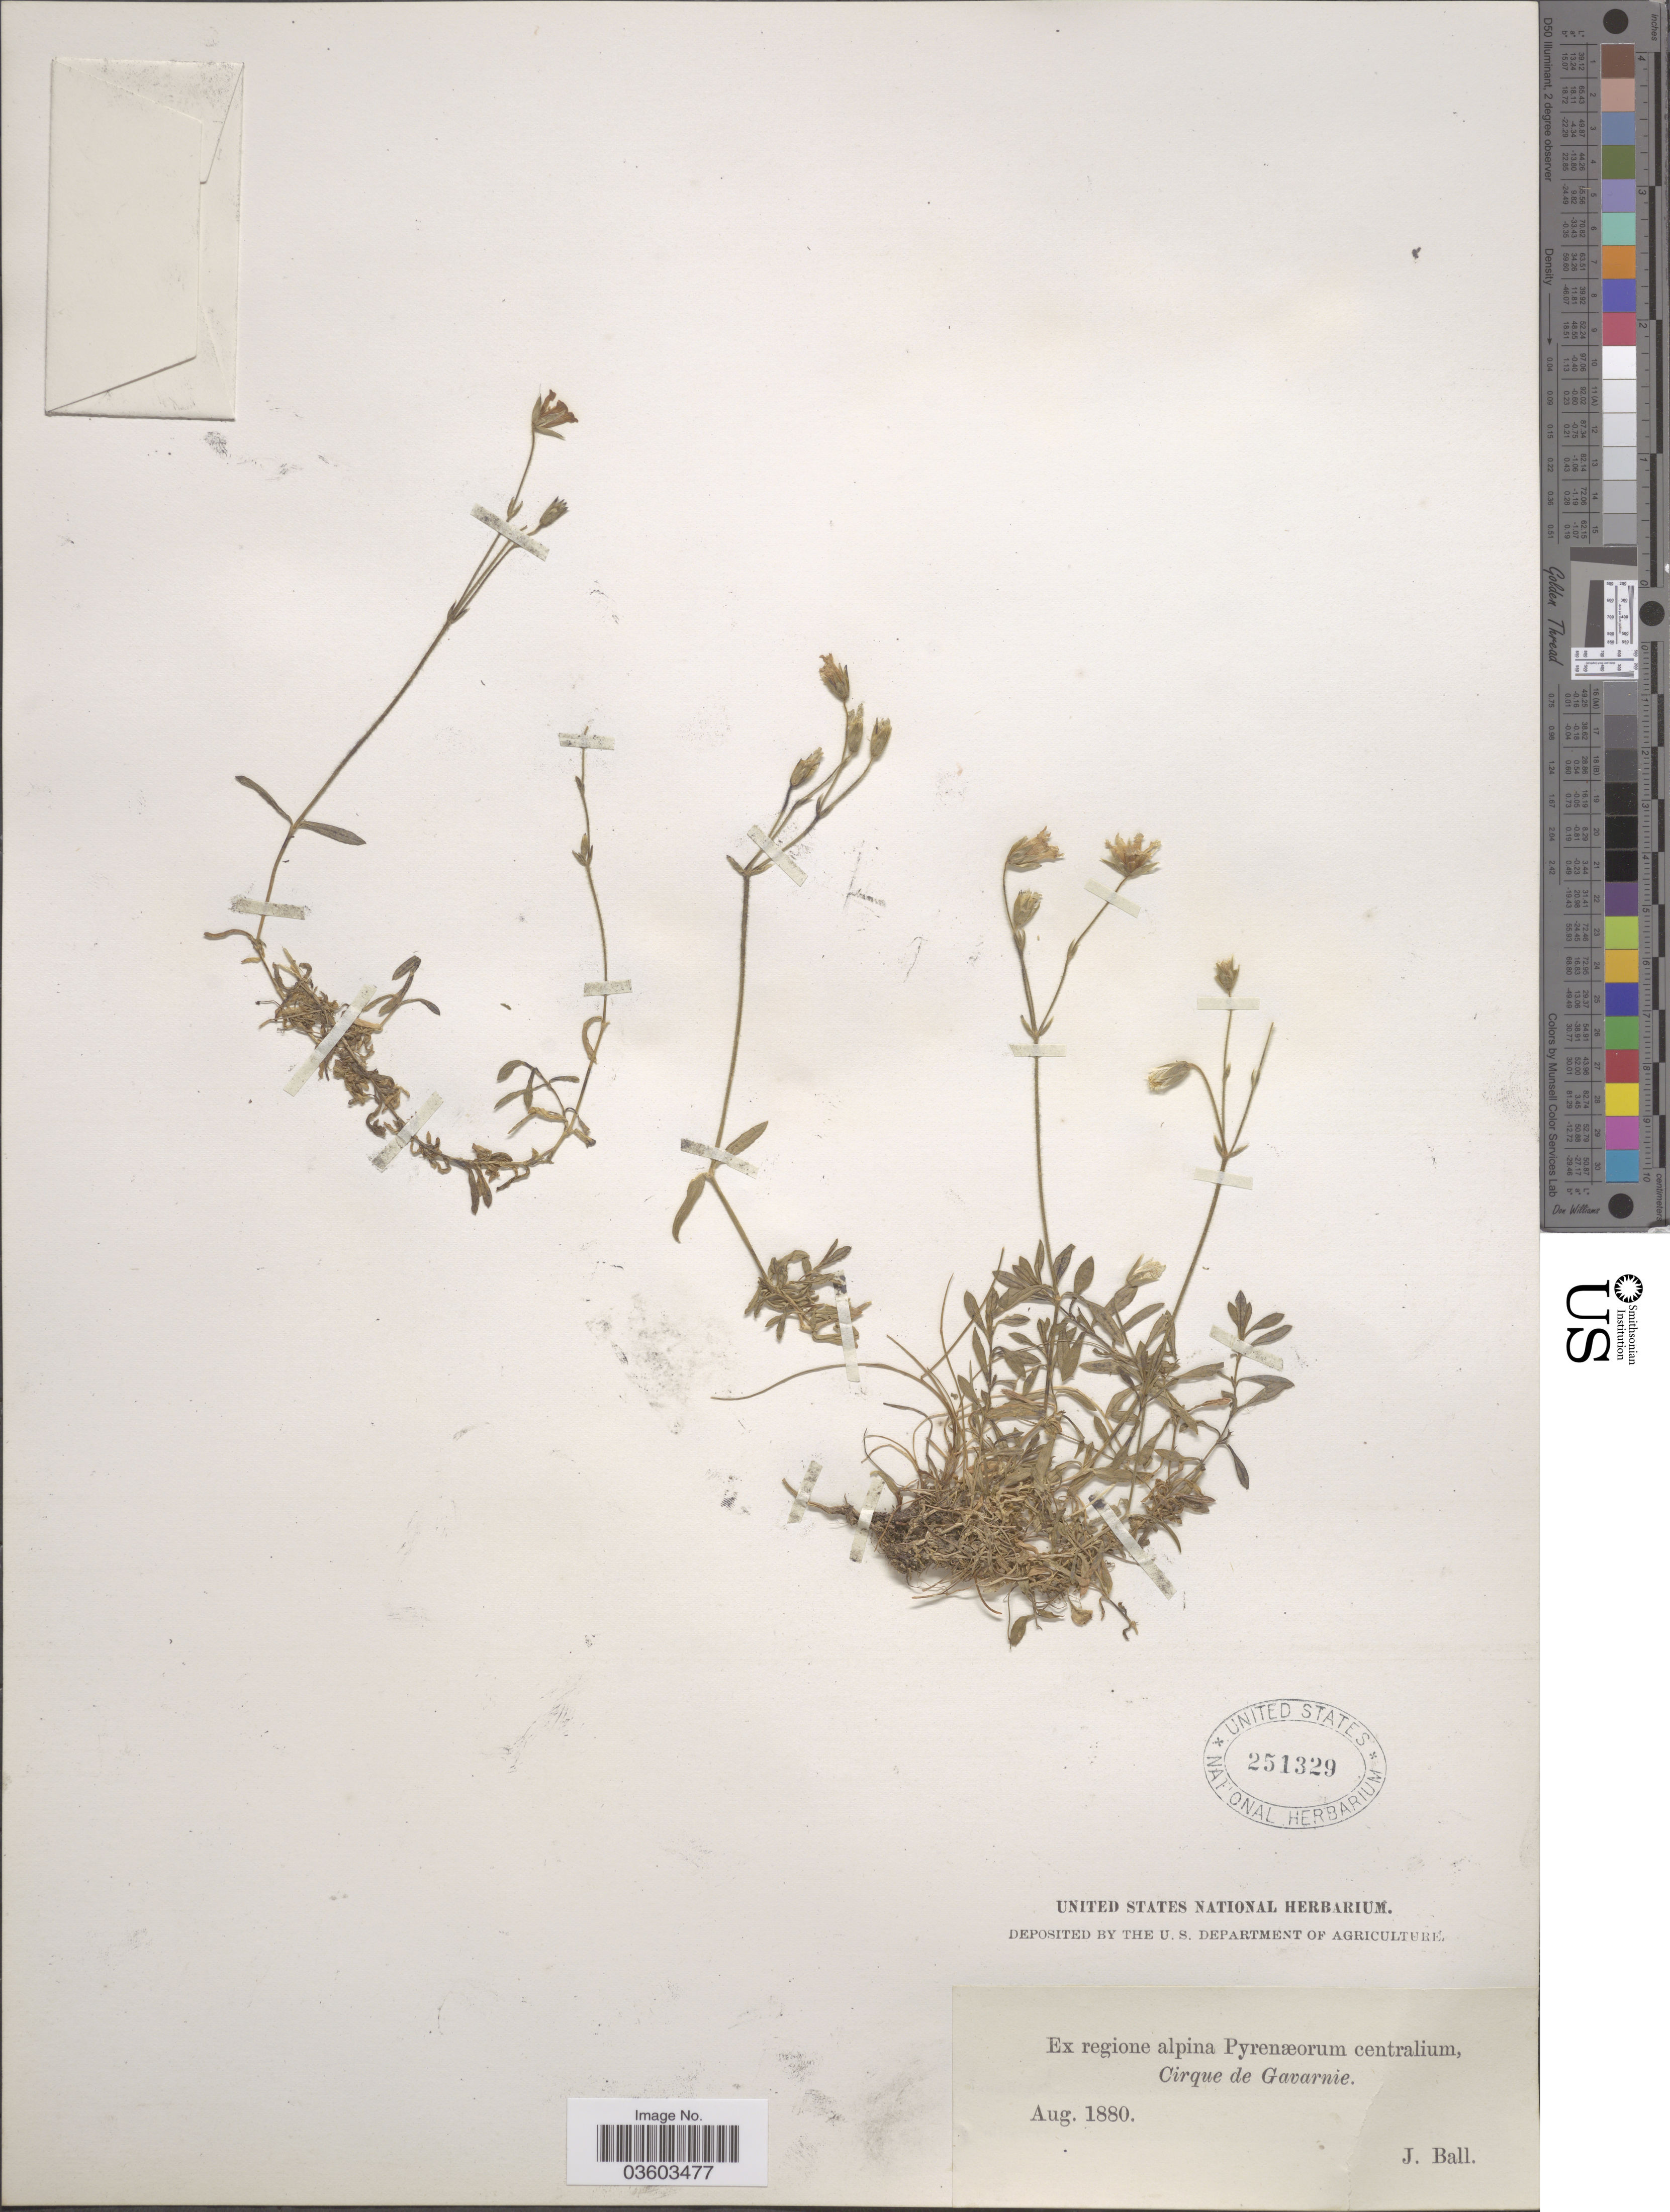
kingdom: Plantae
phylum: Tracheophyta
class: Magnoliopsida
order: Caryophyllales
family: Caryophyllaceae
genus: Cerastium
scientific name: Cerastium sp.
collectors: J. Ball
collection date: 1880-08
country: France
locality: Ex regione alpina Pyrenæorum centralium, Cirque de Gavarnie.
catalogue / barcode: US 251329